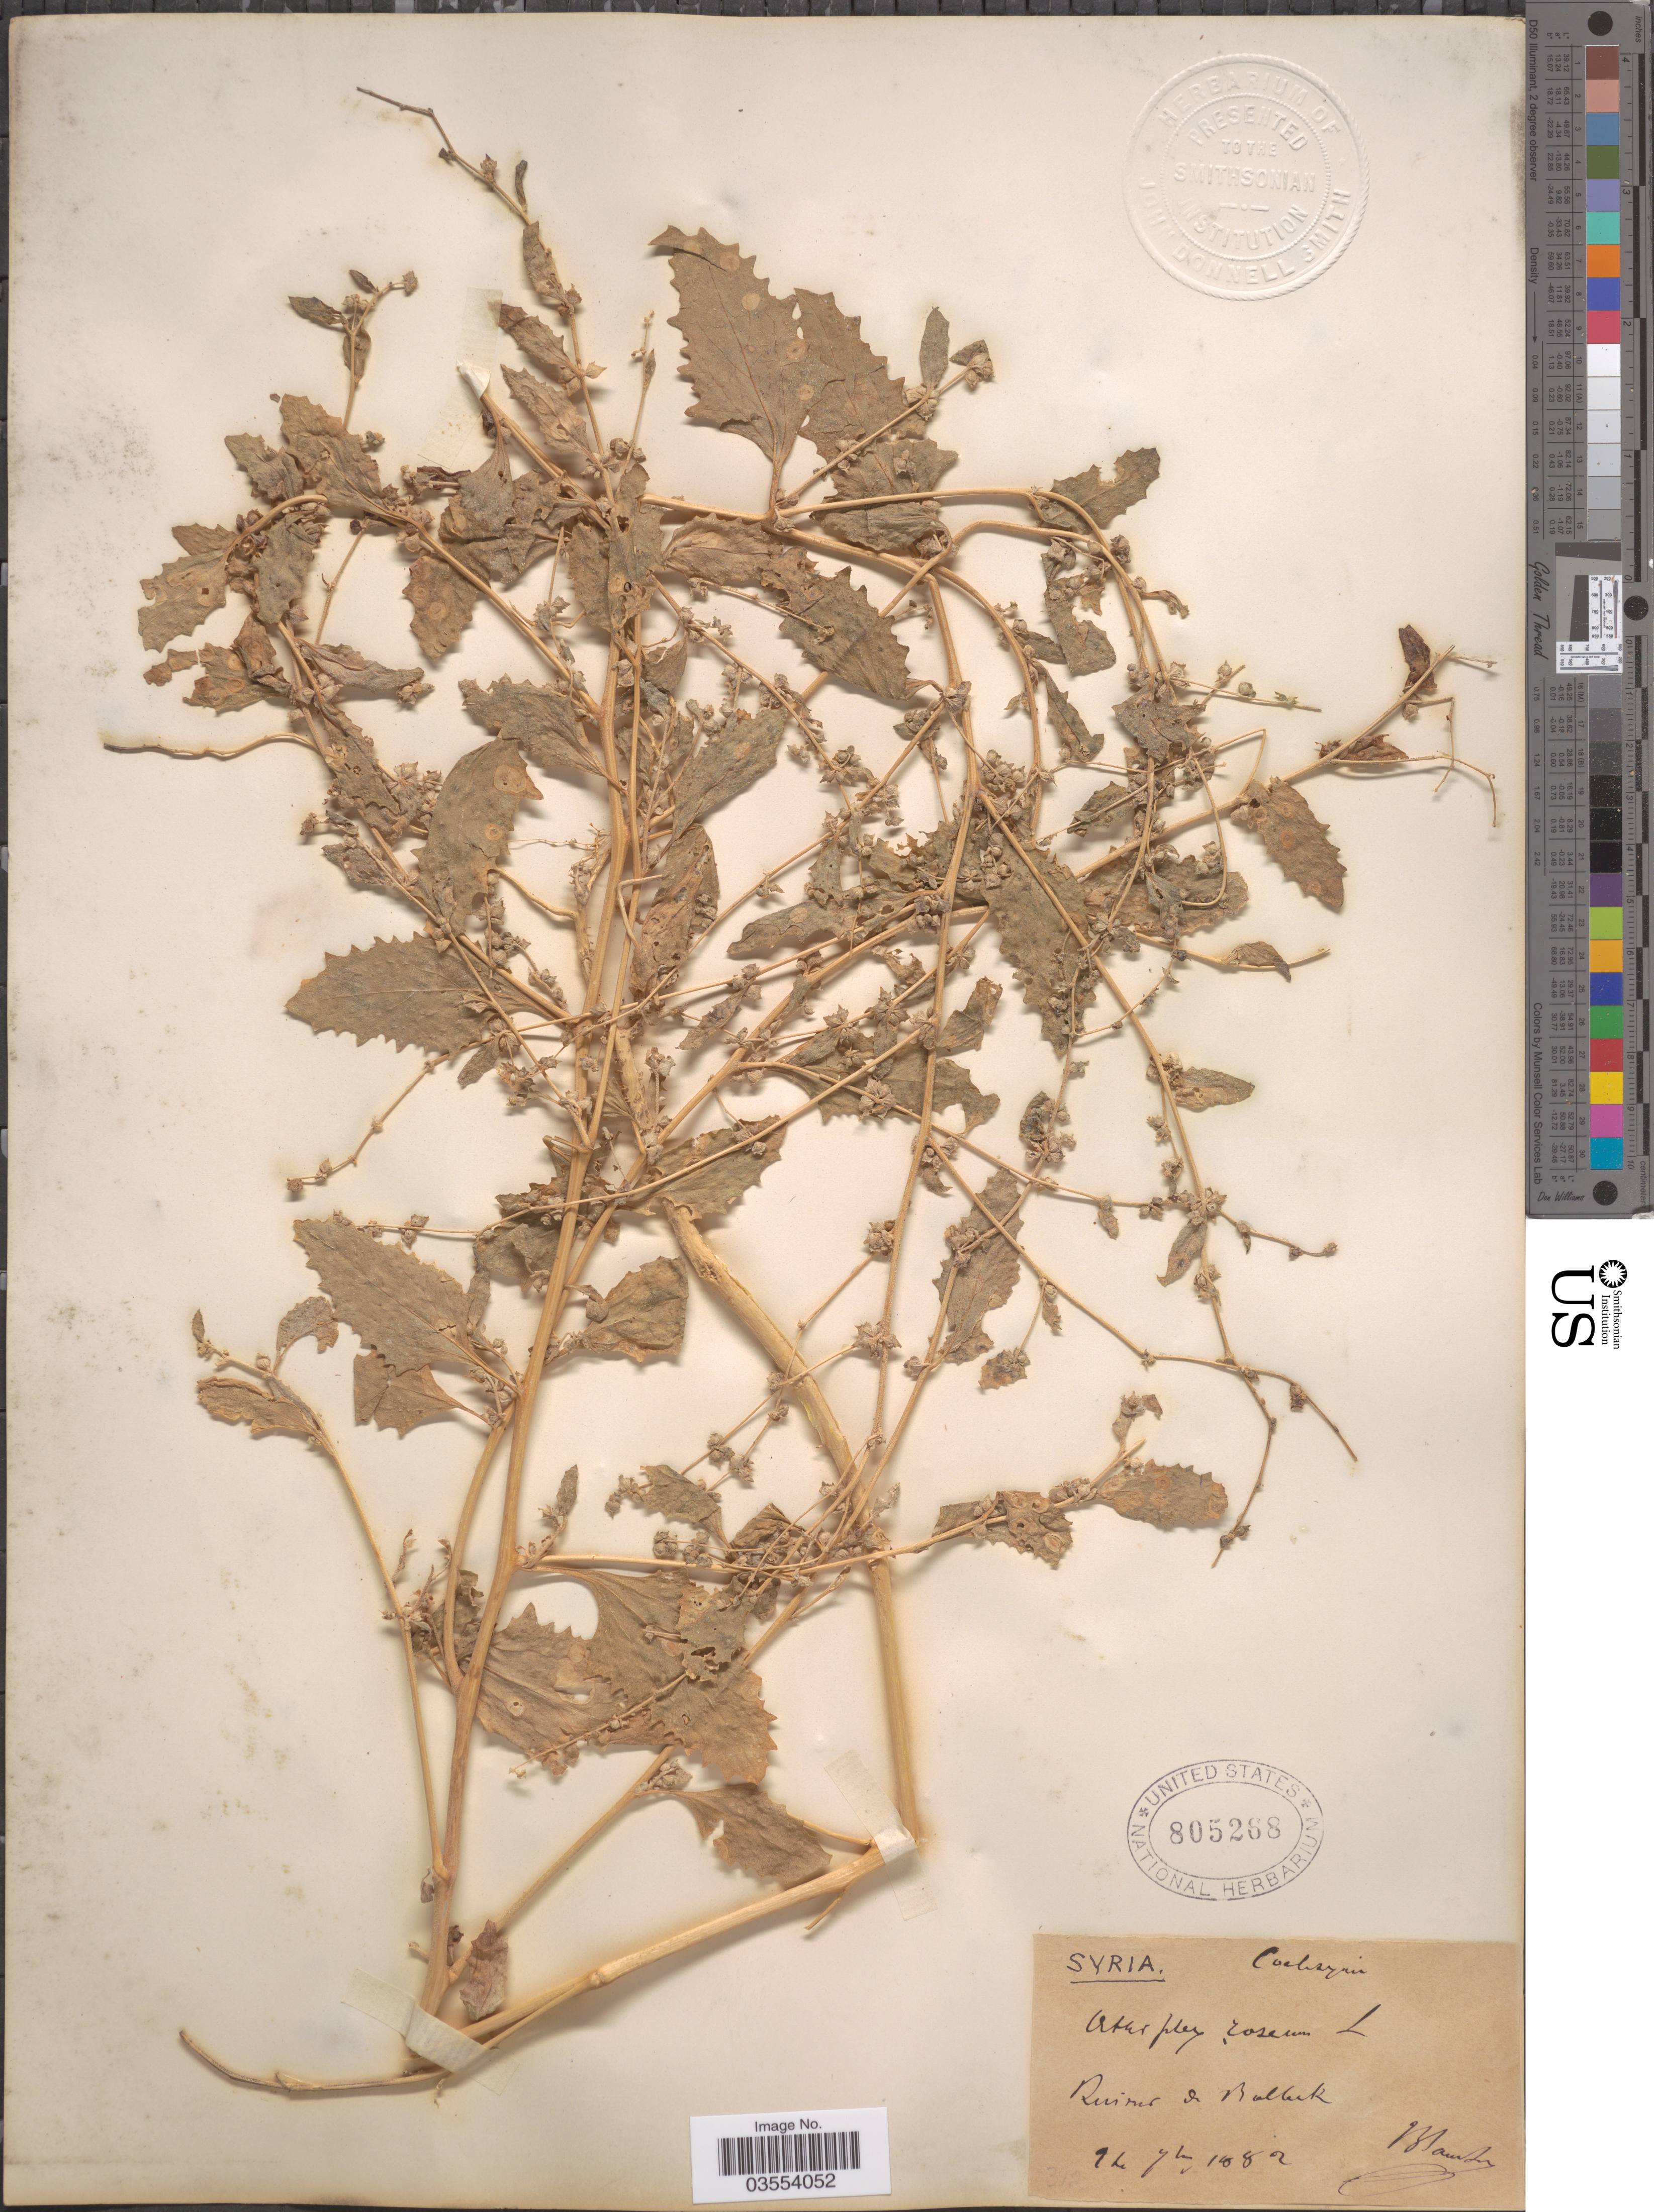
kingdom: Plantae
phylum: Tracheophyta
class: Magnoliopsida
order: Caryophyllales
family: Amaranthaceae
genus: Atriplex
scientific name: Atriplex rosea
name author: L.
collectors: I. Blanche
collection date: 1882-09-09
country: Syria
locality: Ruiner de Bolluk. [interpreted]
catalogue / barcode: US 805268